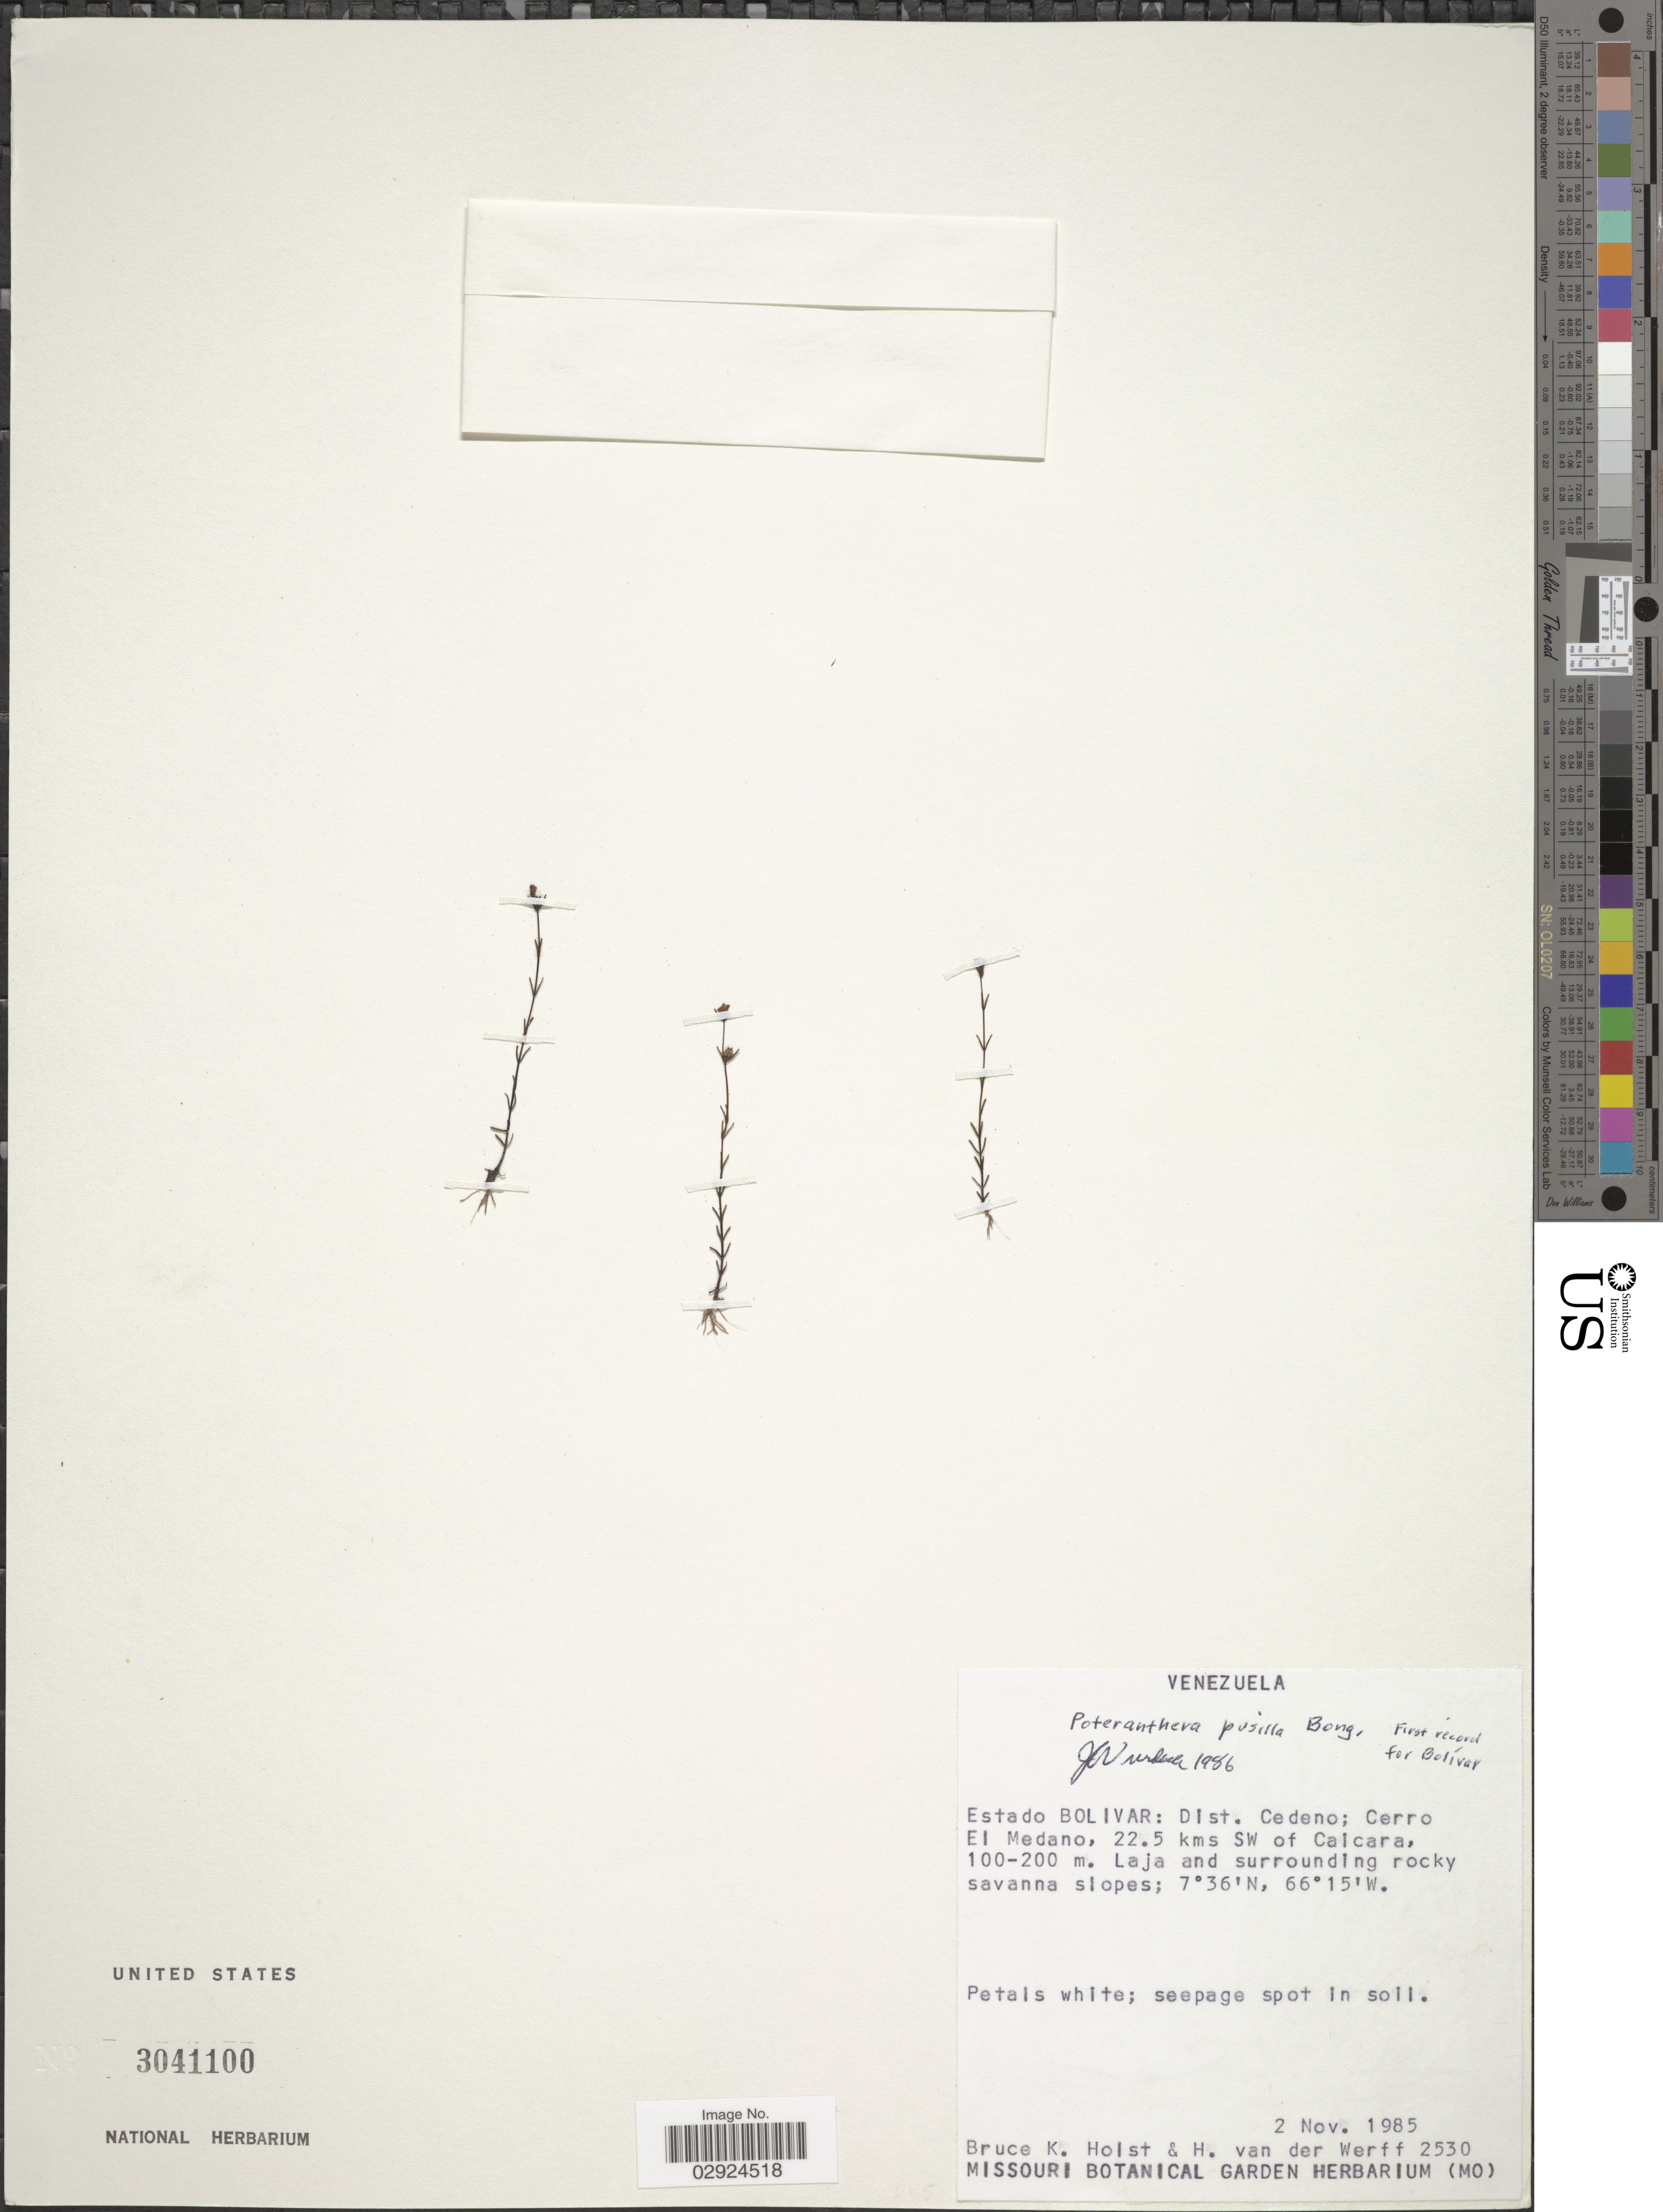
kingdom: Plantae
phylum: Tracheophyta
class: Magnoliopsida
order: Myrtales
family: Melastomataceae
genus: Poteranthera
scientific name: Poteranthera pusilla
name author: Bong.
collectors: B. Holst & H. van der Werff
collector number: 2530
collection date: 1985-11-02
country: Venezuela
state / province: Bolivar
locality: Estado Bolivar: Dist. Cedeno; Cerro El Medano, 22.5 kms SW of Calcara.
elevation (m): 100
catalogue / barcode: US 3041100